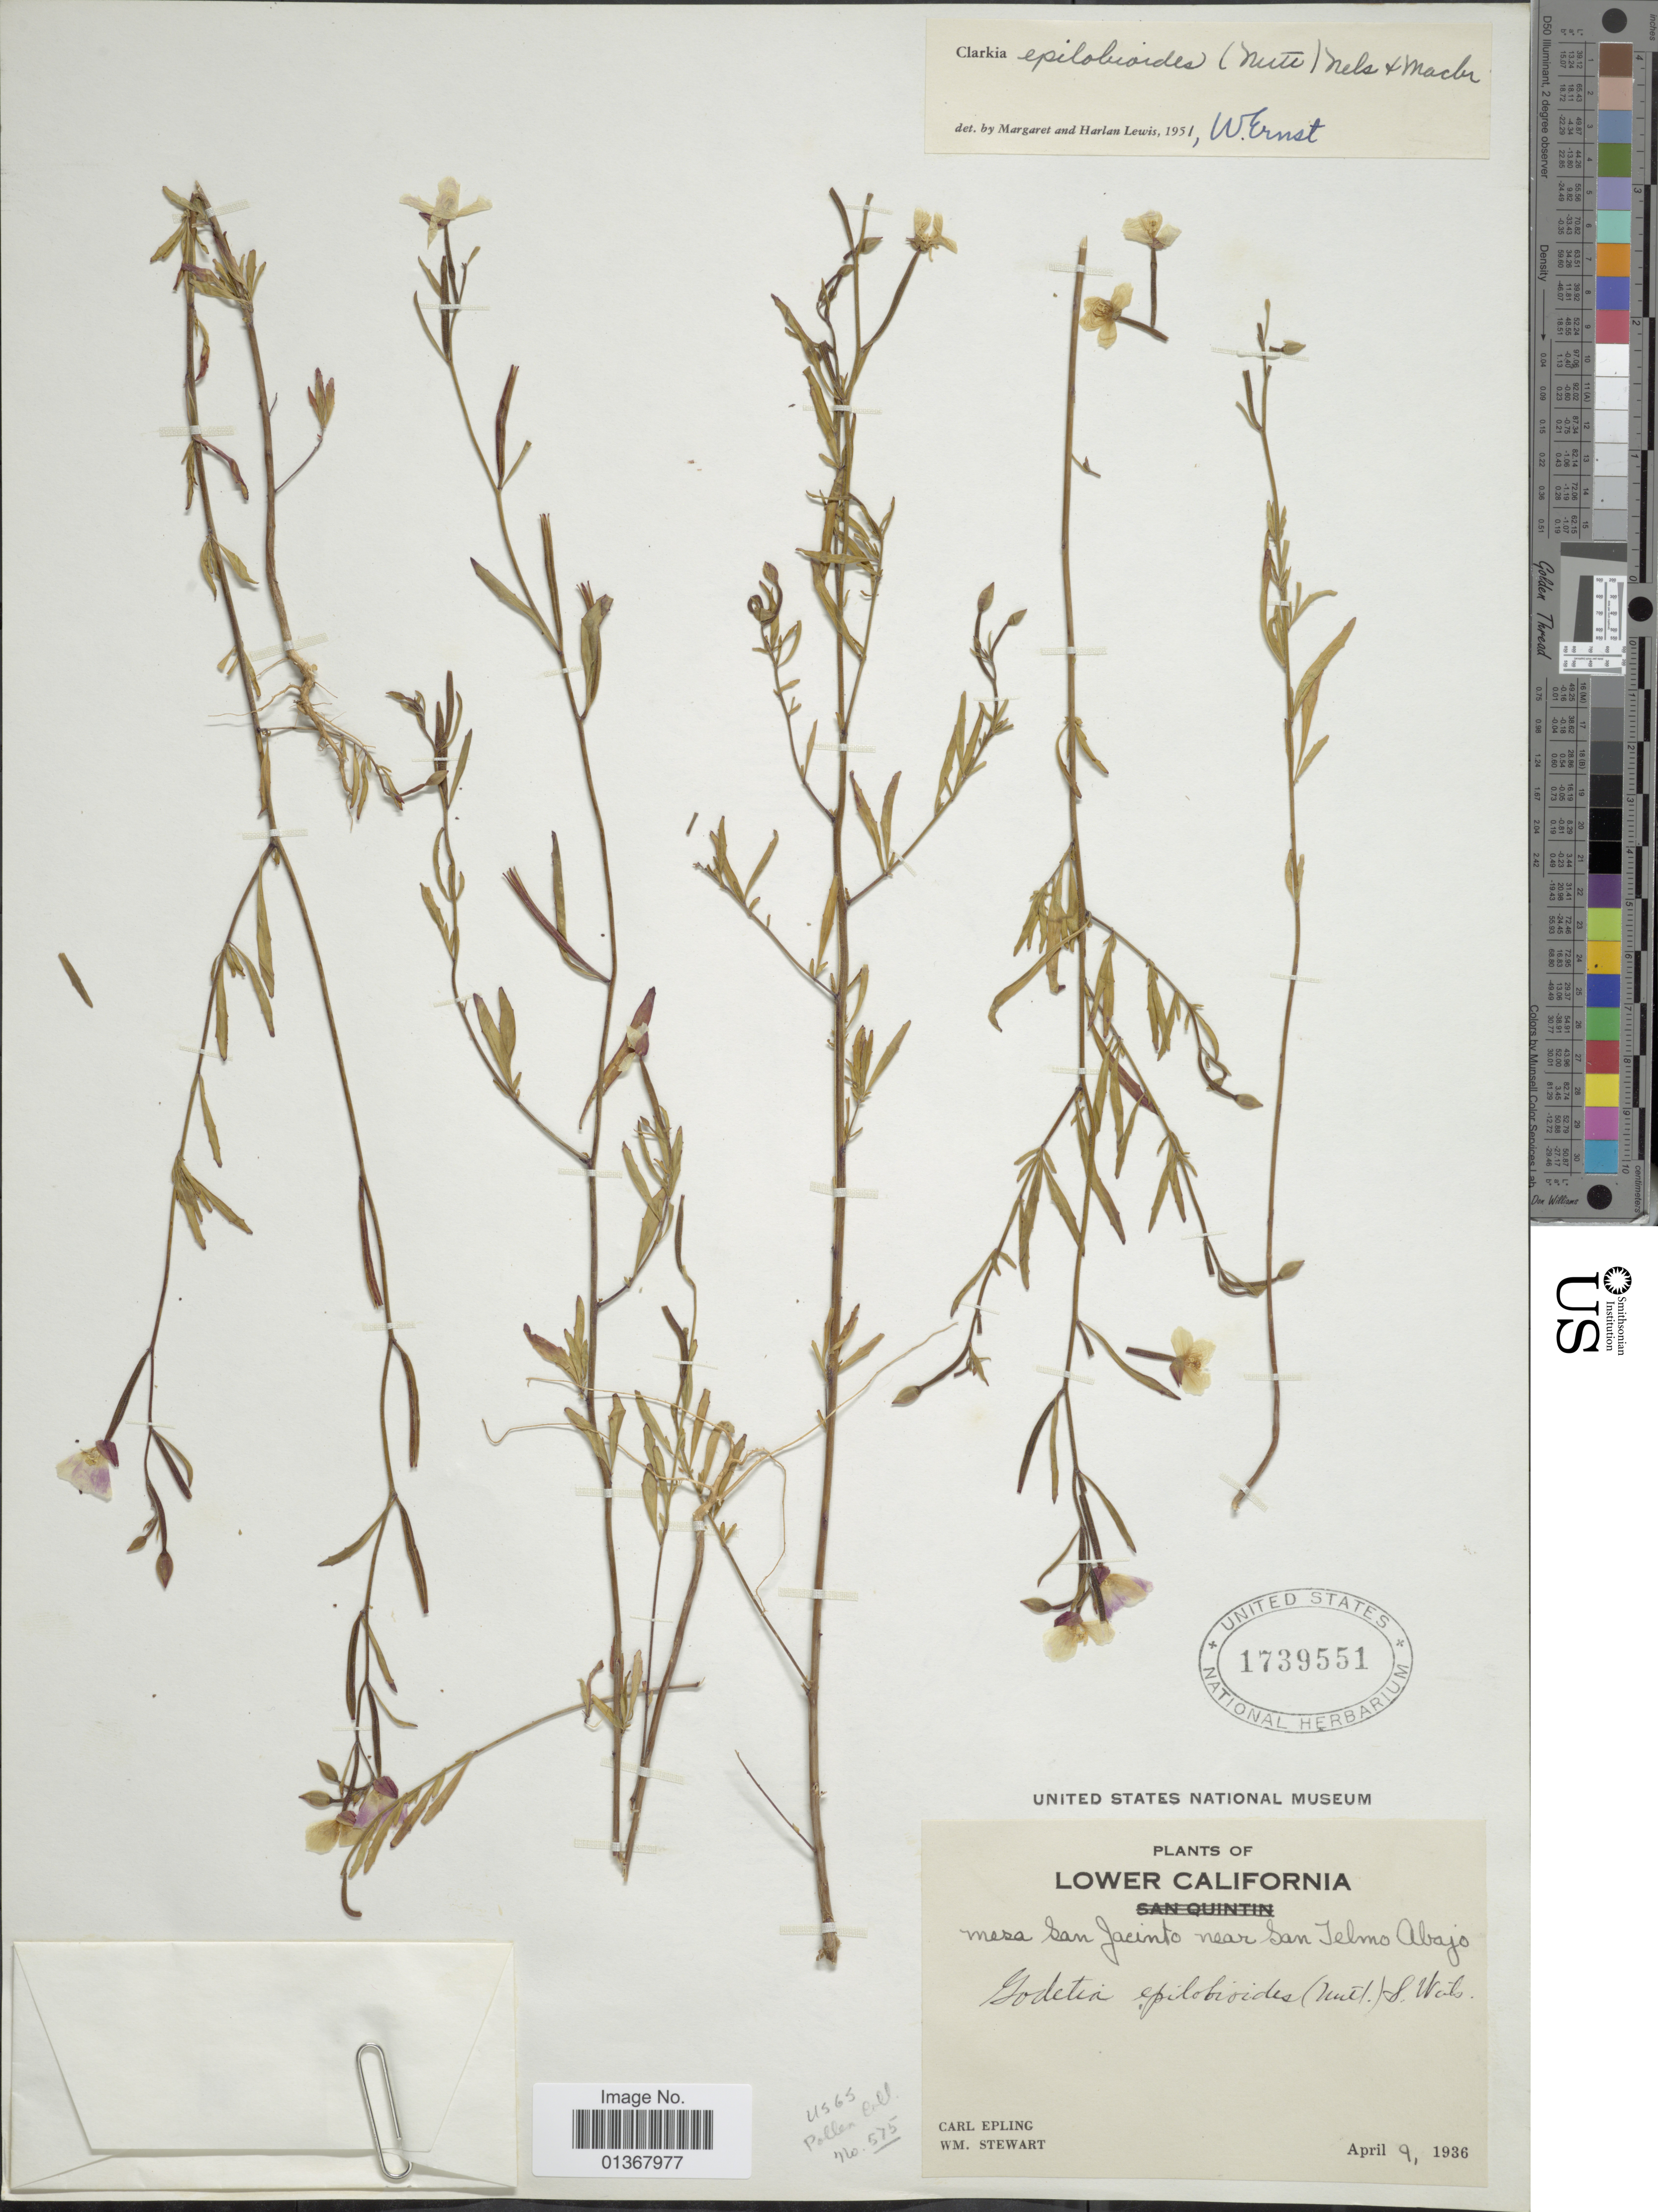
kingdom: Plantae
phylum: Tracheophyta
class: Magnoliopsida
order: Myrtales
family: Onagraceae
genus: Clarkia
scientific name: Clarkia epilobioides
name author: (Nutt. ex Torr. & A. Gray) A. Nelson & J.F. Macbr.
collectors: C. C. Epling & W. Stewart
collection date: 1936-04-09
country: United States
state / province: California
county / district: Riverside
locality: Lower California, mesa San Jacinto near San Jelmo Abajo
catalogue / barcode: US 1739551